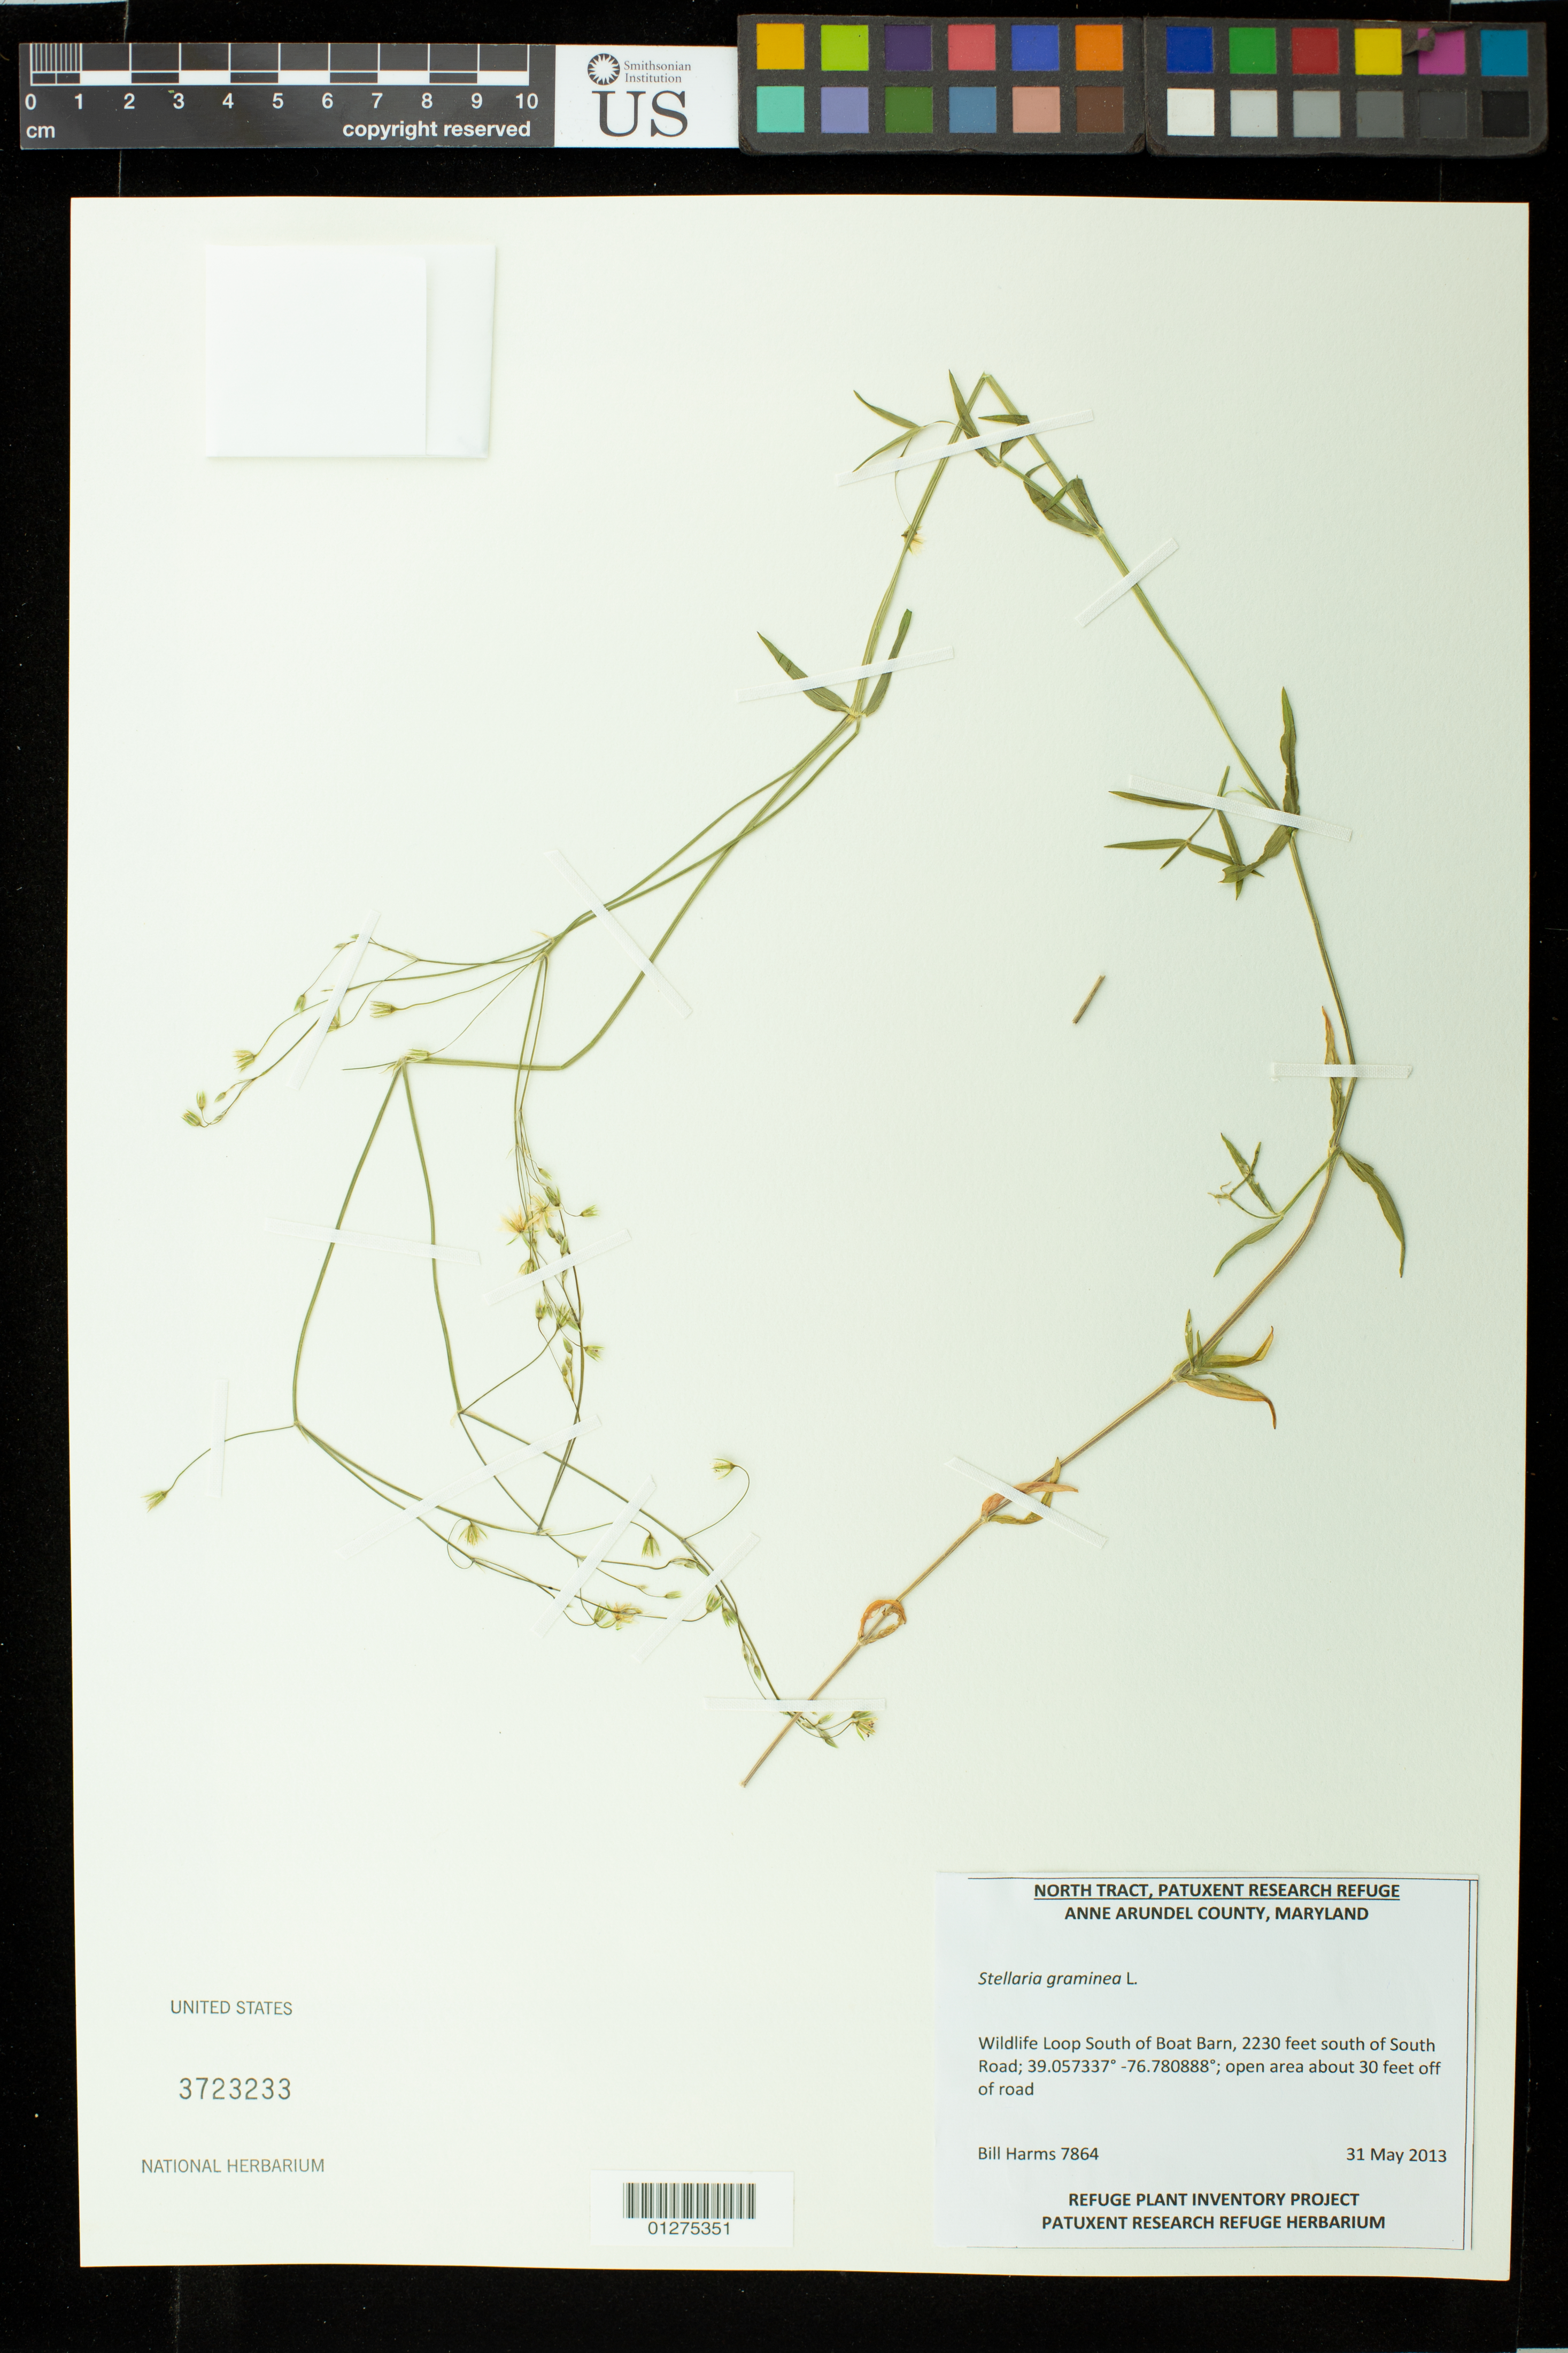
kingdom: Plantae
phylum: Tracheophyta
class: Magnoliopsida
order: Caryophyllales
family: Caryophyllaceae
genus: Stellaria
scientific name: Stellaria graminea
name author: L.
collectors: B. Harms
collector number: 7864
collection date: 2013-05-31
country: United States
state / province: Maryland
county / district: Anne Arundel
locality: Wildlife Loop South of Boat Barn, 2230 feet south of South Road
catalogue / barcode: US 3723233